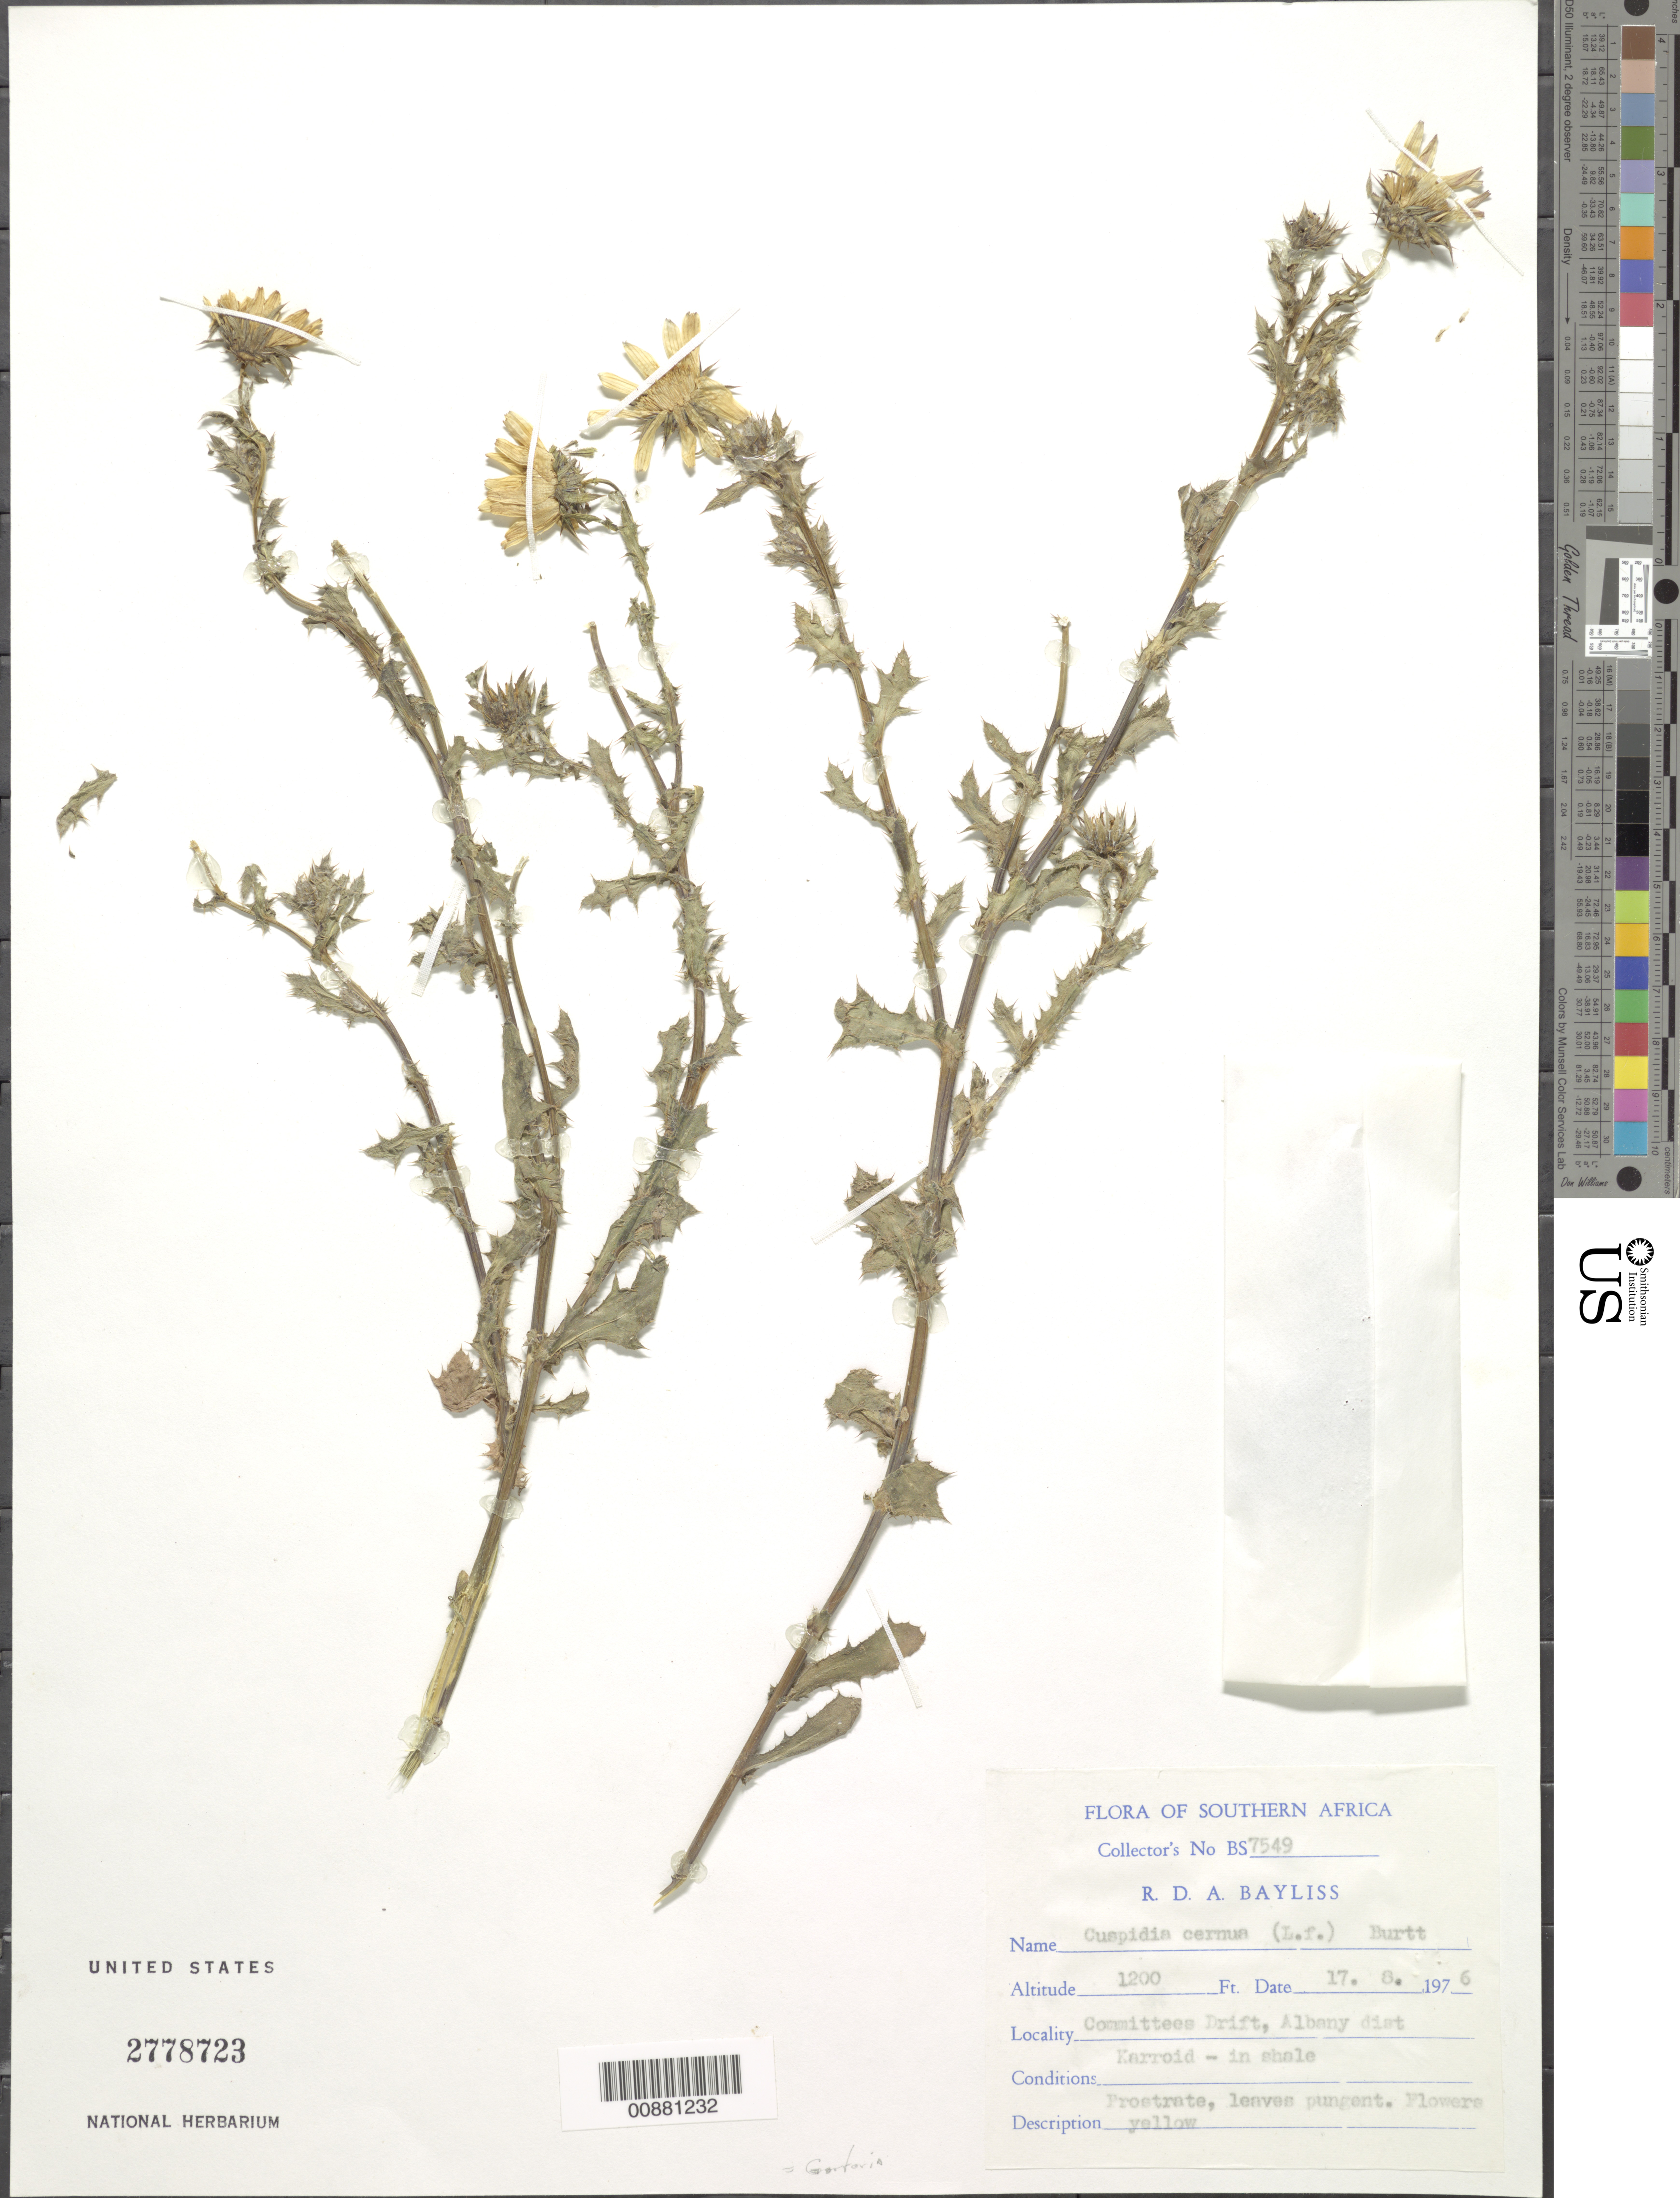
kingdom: Plantae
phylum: Tracheophyta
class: Magnoliopsida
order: Asterales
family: Asteraceae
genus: Cuspidia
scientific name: Cuspidia cernua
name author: (L. f.) B.L. Burtt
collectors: R. D. Bayliss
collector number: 4025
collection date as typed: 21 October 1967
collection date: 1967-10-21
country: South Africa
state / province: Western Cape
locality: Greyton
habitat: Sandy river bank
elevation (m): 152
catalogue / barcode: US 2778723